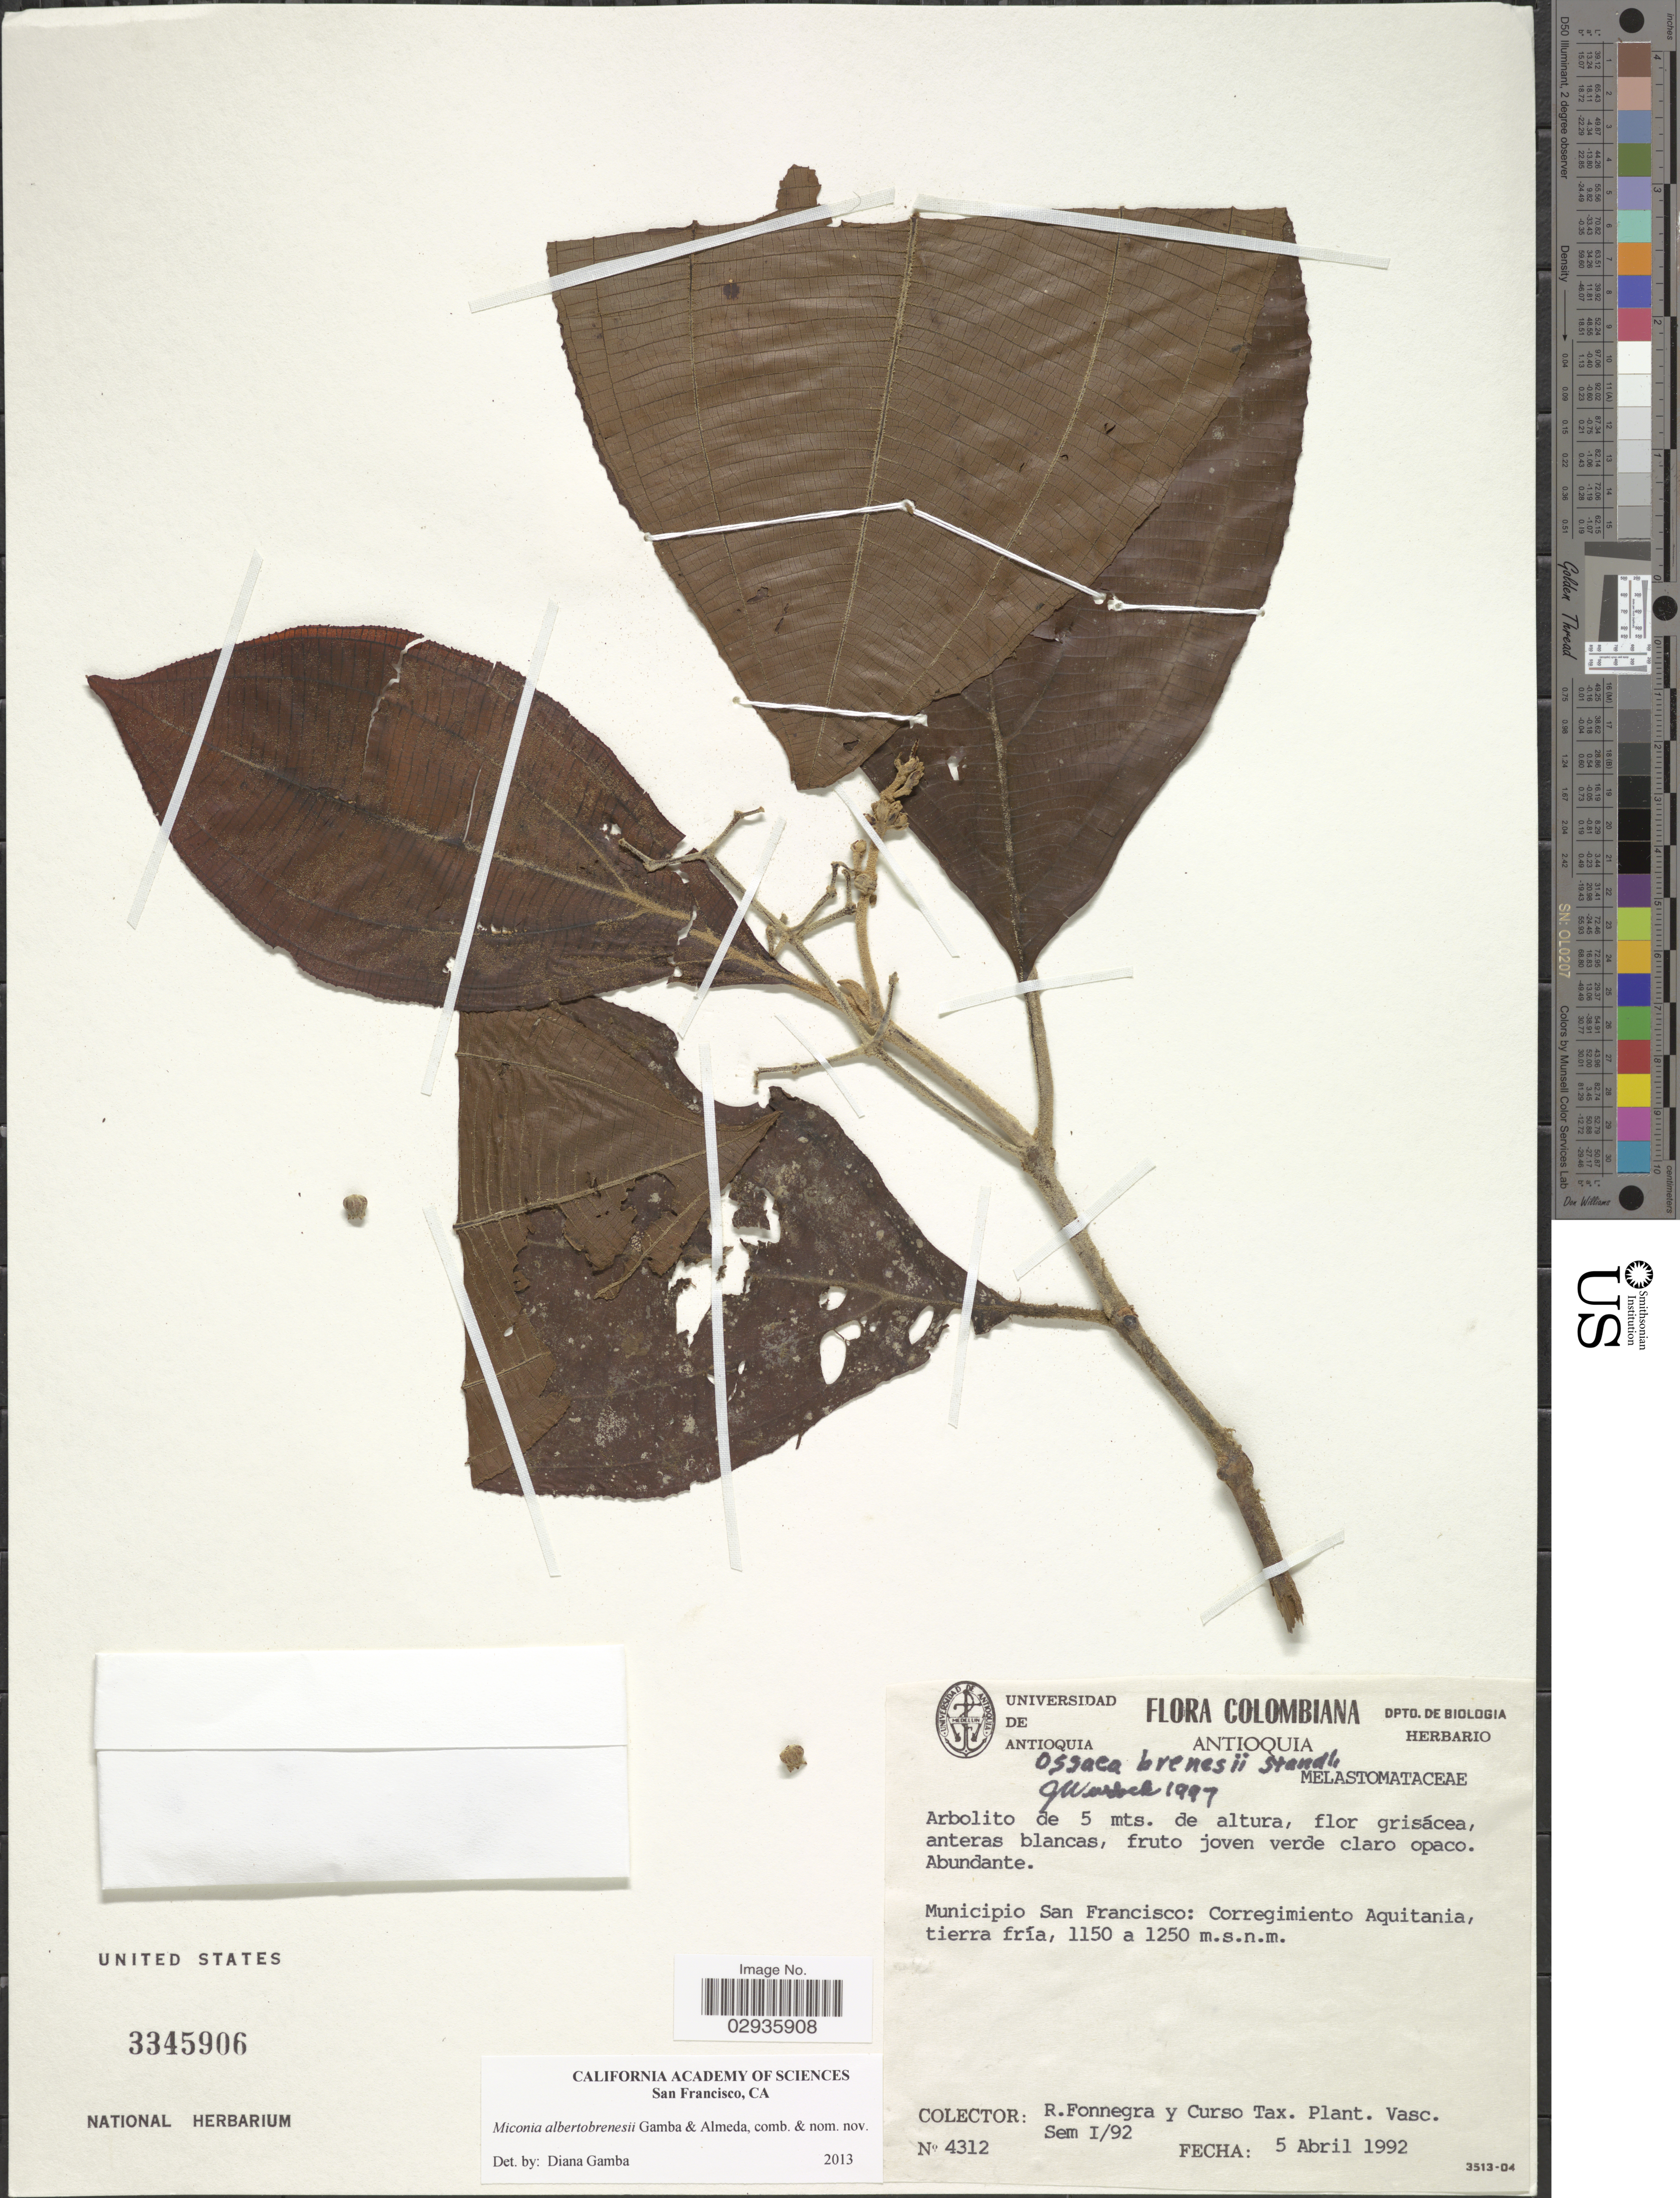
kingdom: Plantae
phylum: Tracheophyta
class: Magnoliopsida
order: Myrtales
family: Melastomataceae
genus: Miconia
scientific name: Miconia albertobrenesii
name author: Gamba & Almeda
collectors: R. Fonnegra & Curso Tax. Plant. Vasc.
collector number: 4312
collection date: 1992-04-05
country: Colombia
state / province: Antioquia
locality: Municipio San Francisco: Corregimiento Aquitania.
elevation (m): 1150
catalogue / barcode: US 3345906